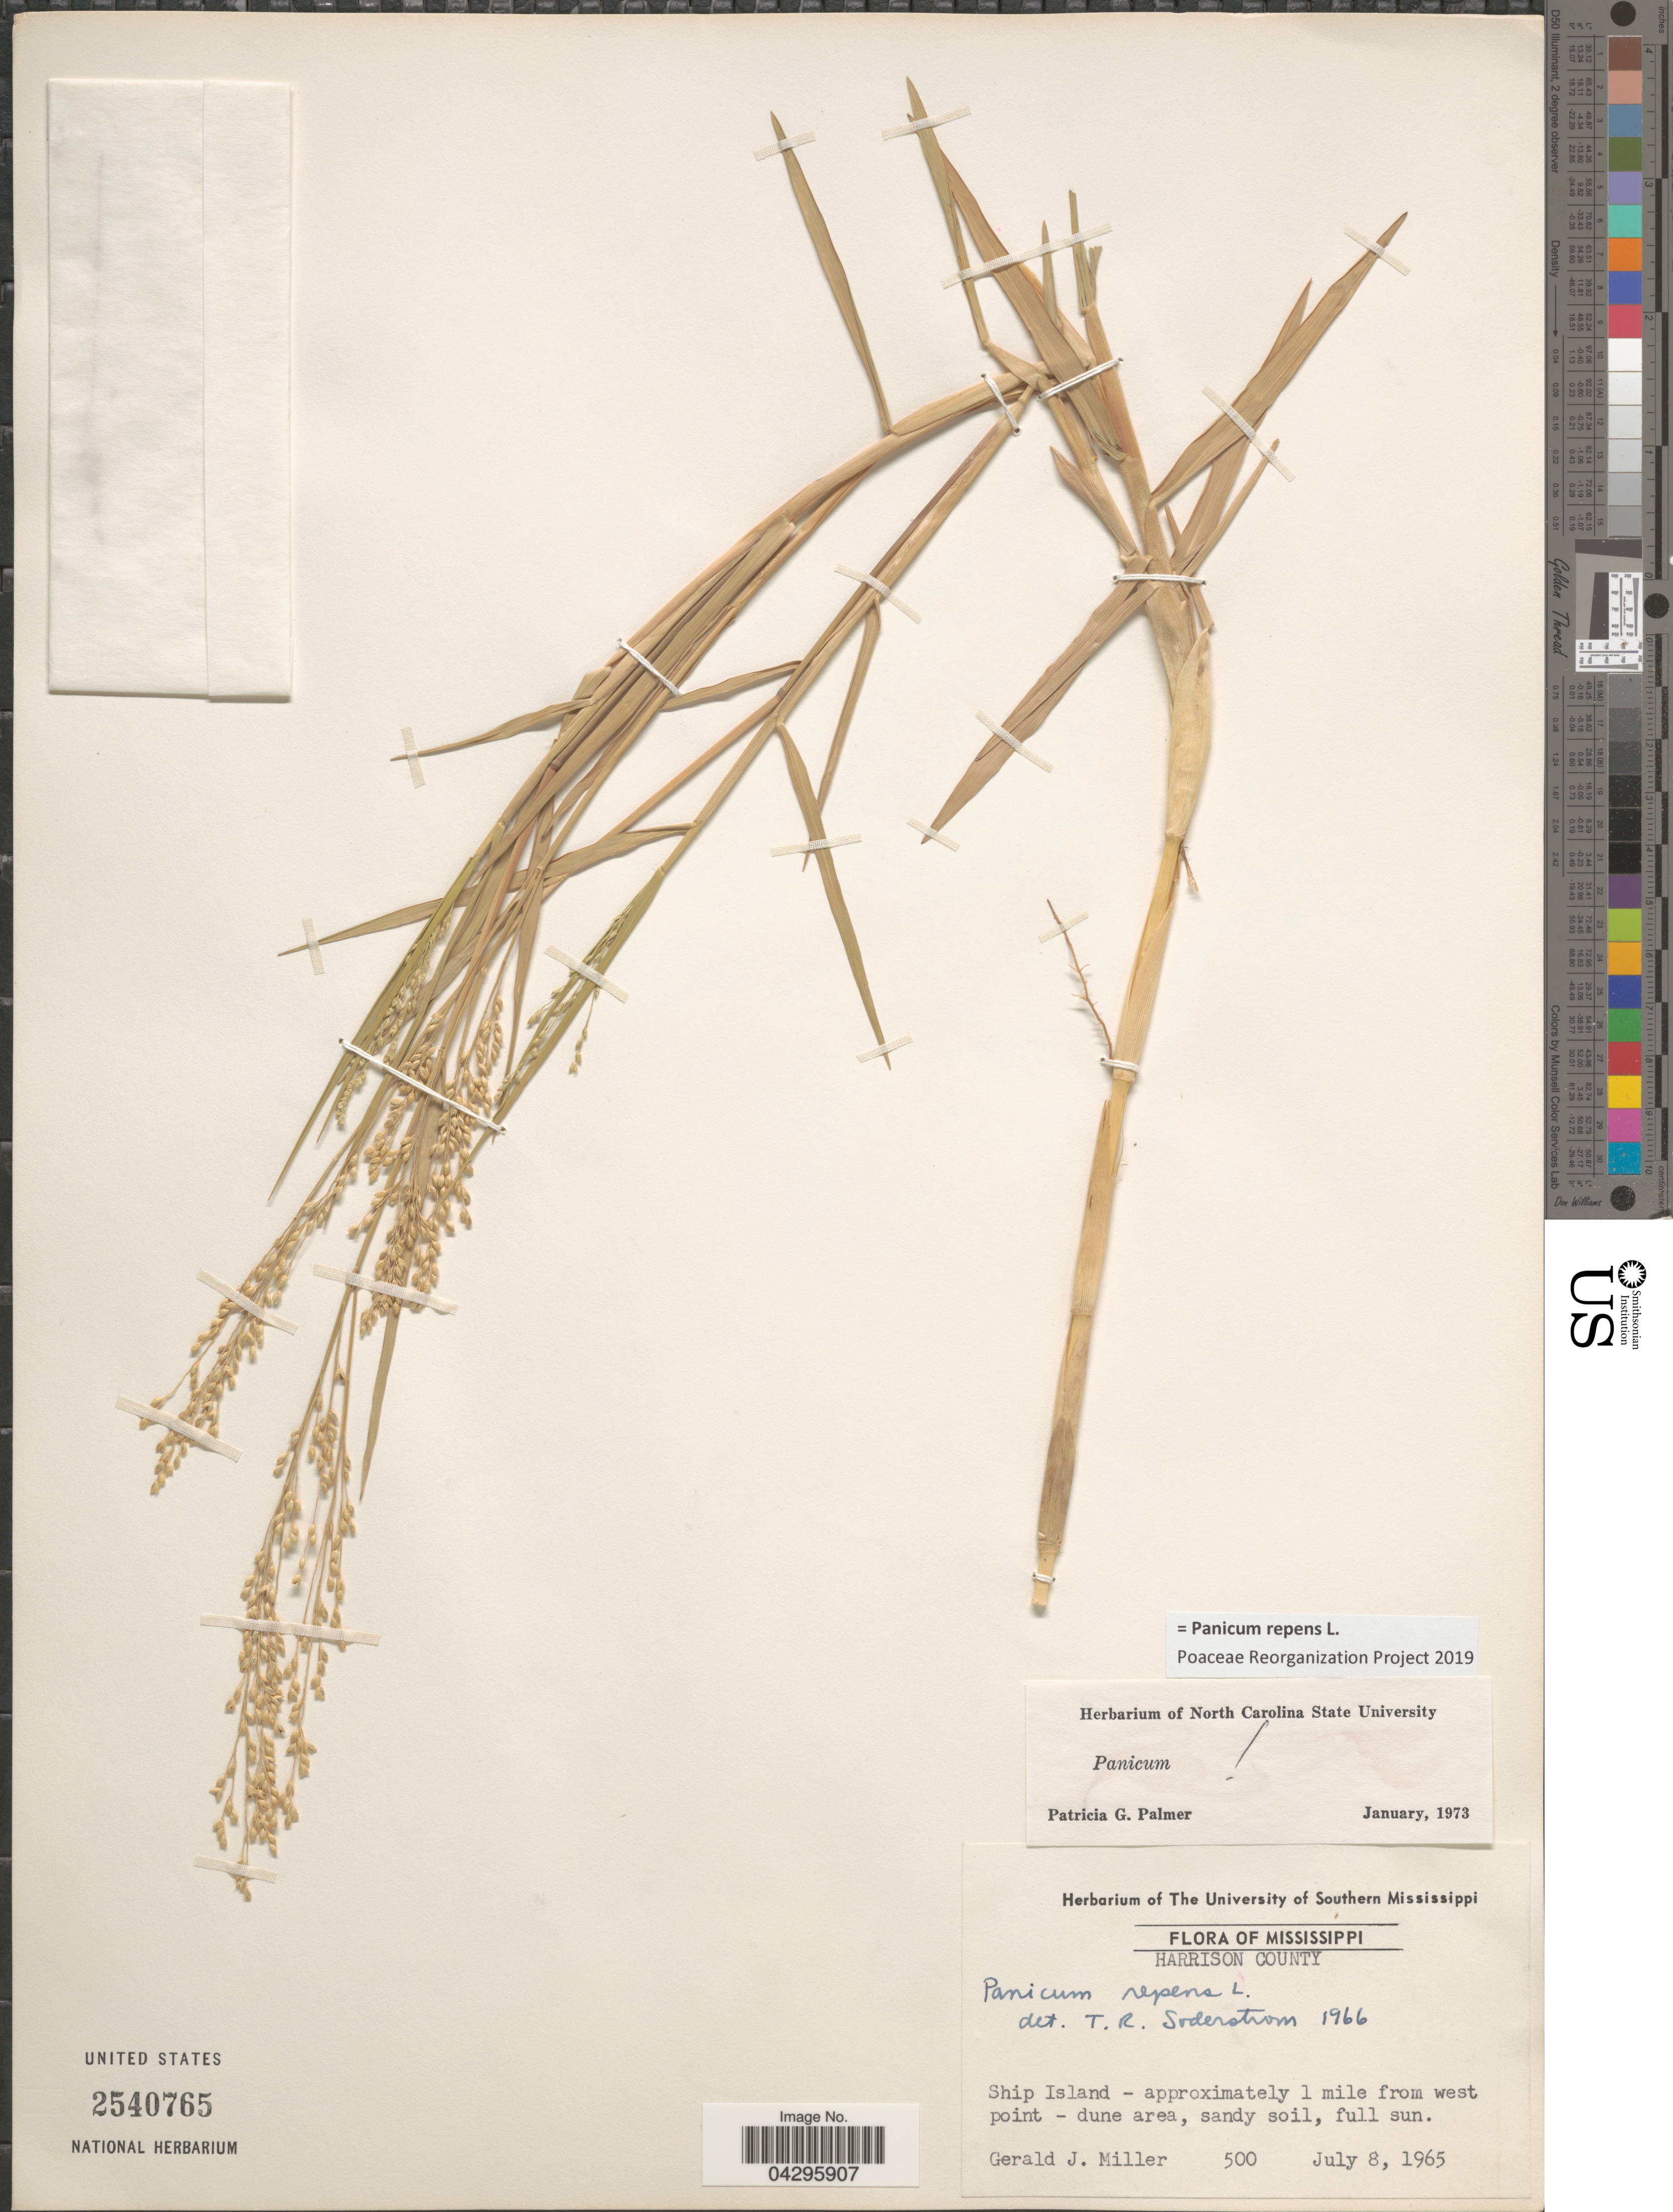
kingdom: Plantae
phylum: Tracheophyta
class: Liliopsida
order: Poales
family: Poaceae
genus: Panicum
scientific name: Panicum repens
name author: L.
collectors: G. Miller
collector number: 500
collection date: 1965-07-08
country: United States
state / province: Mississippi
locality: Harrison County. Ship Island - approximately 1 mile from west point - dune area, sandy soil, full sun.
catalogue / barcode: US 2540765